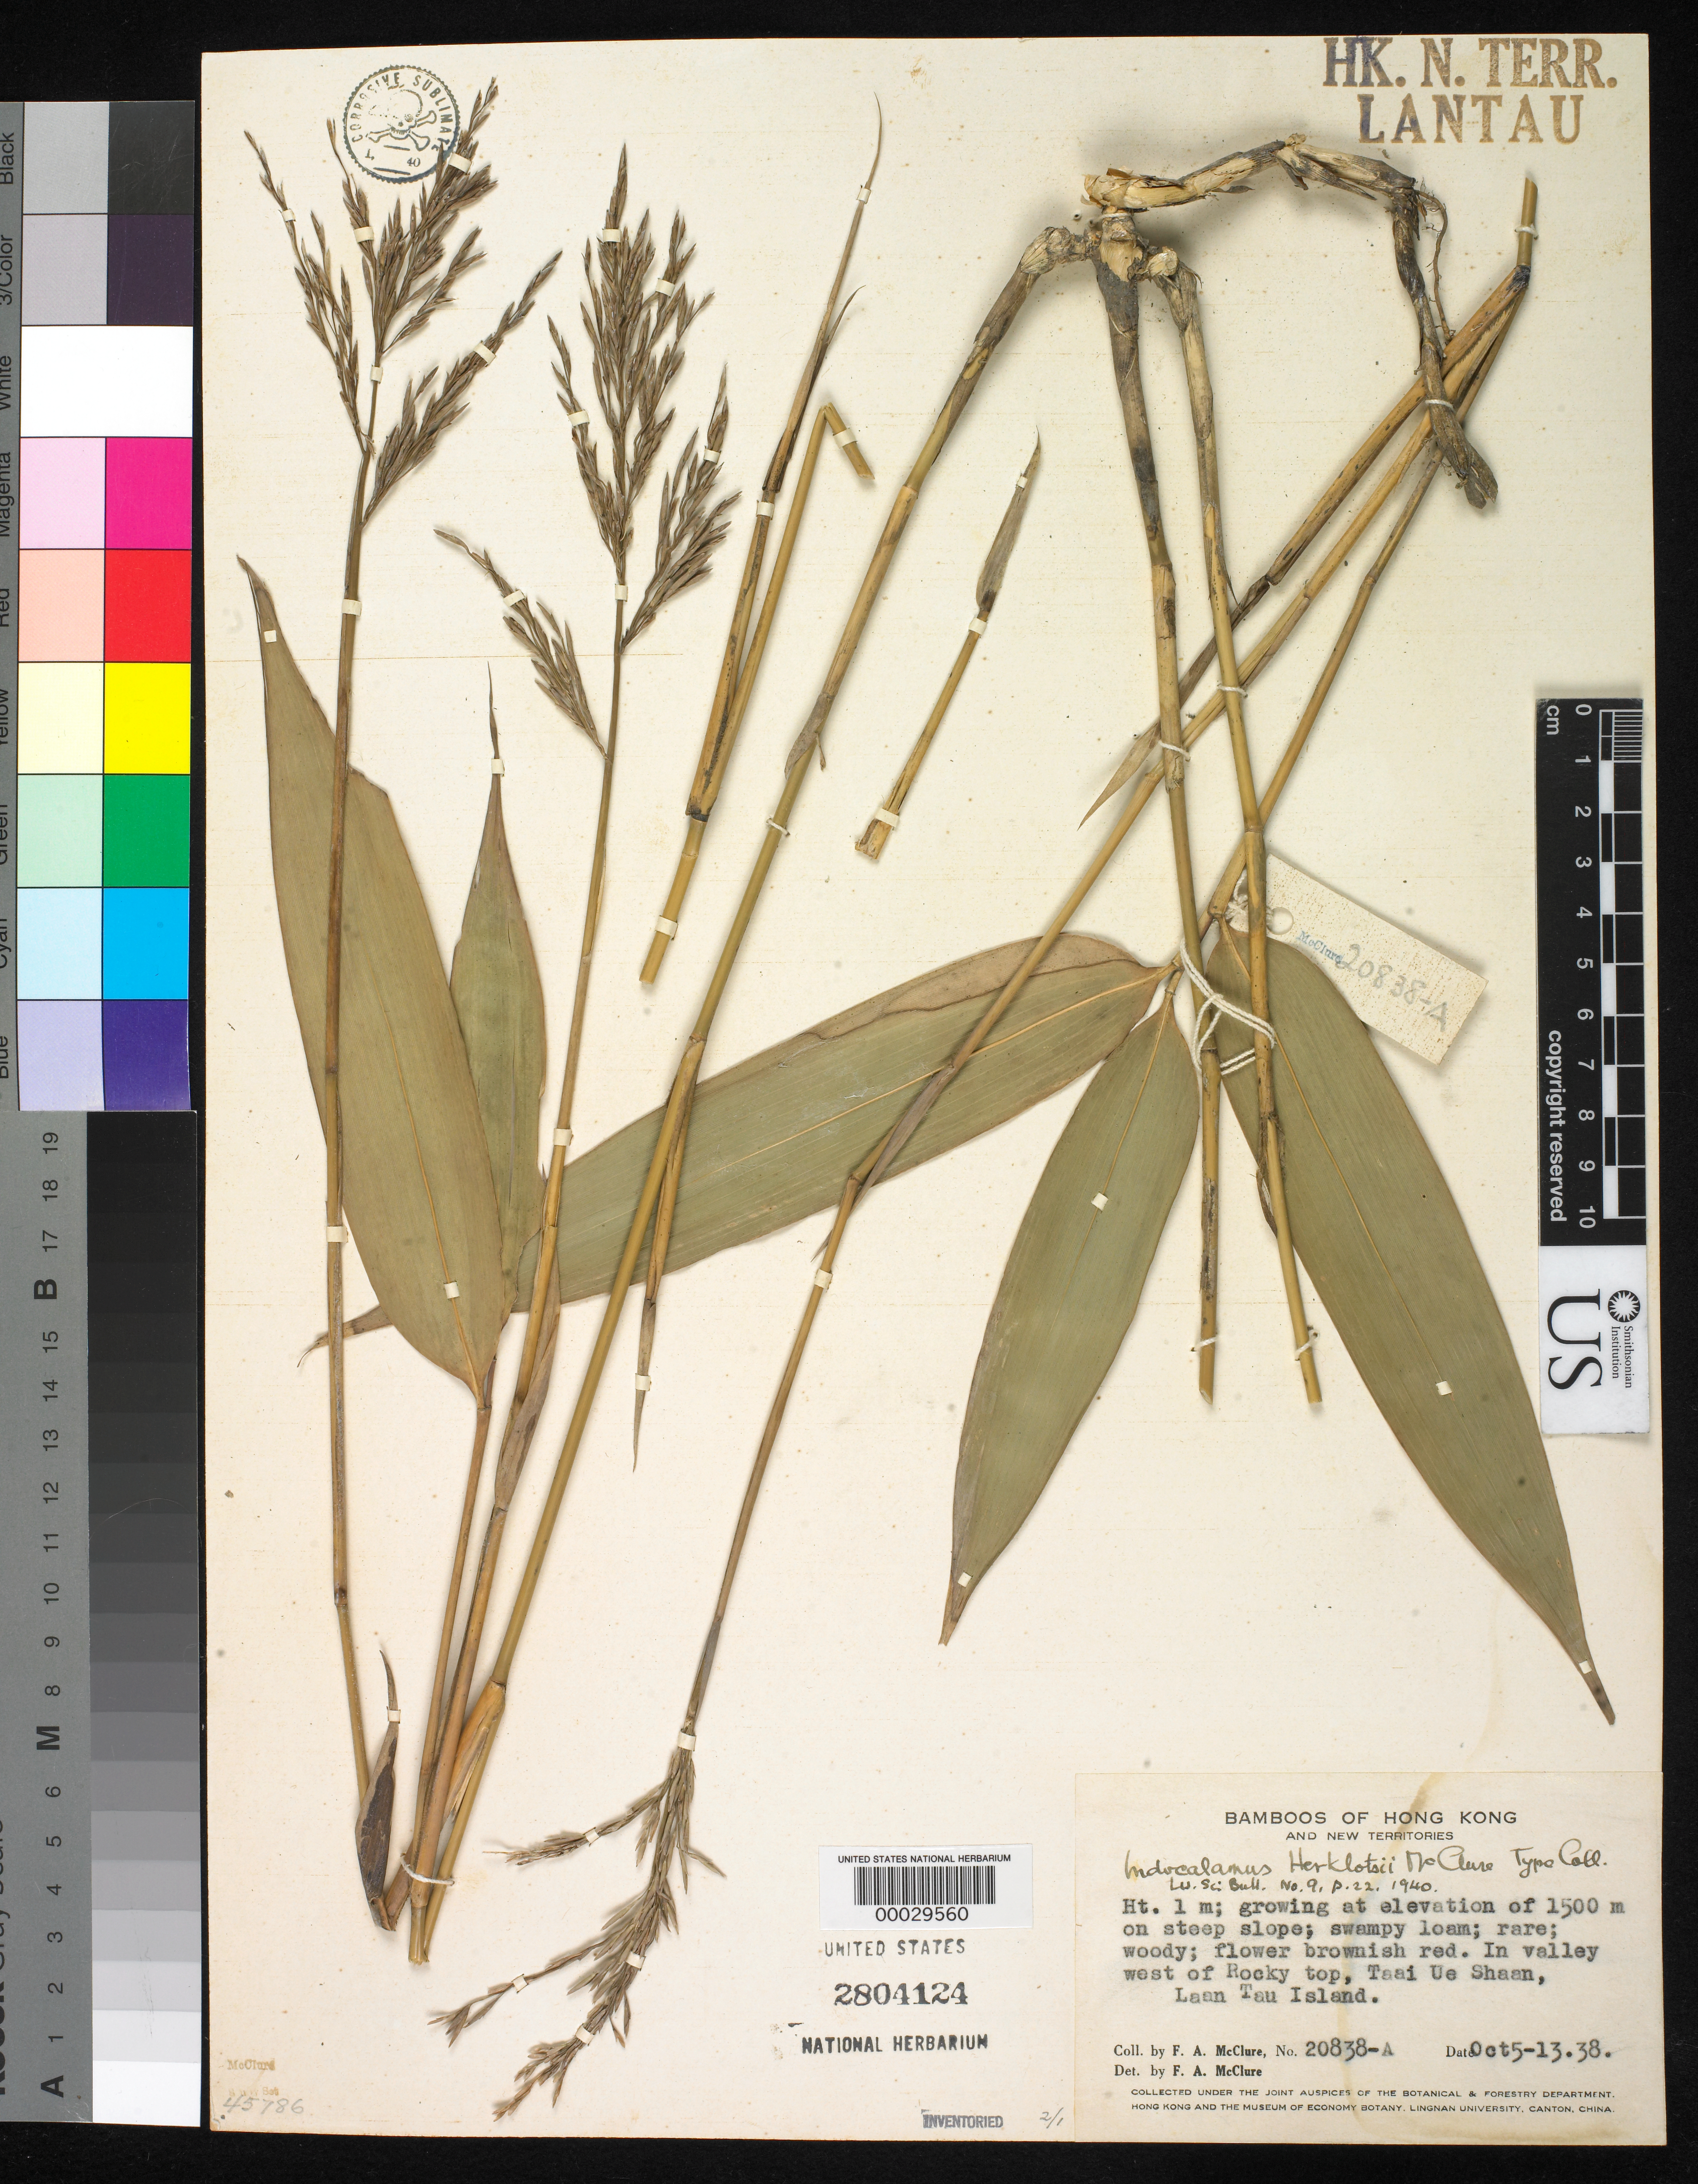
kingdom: Plantae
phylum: Tracheophyta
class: Liliopsida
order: Poales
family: Poaceae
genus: Indocalamus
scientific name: Indocalamus herklotsii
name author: McClure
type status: Isotype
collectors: F. A. McClure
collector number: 20838-a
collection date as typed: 05 Oct 1938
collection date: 1938-10-05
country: China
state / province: Hong Kong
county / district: New Territories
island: Lan Tao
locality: Taai ue shaan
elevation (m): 1500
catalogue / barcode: US 2804124